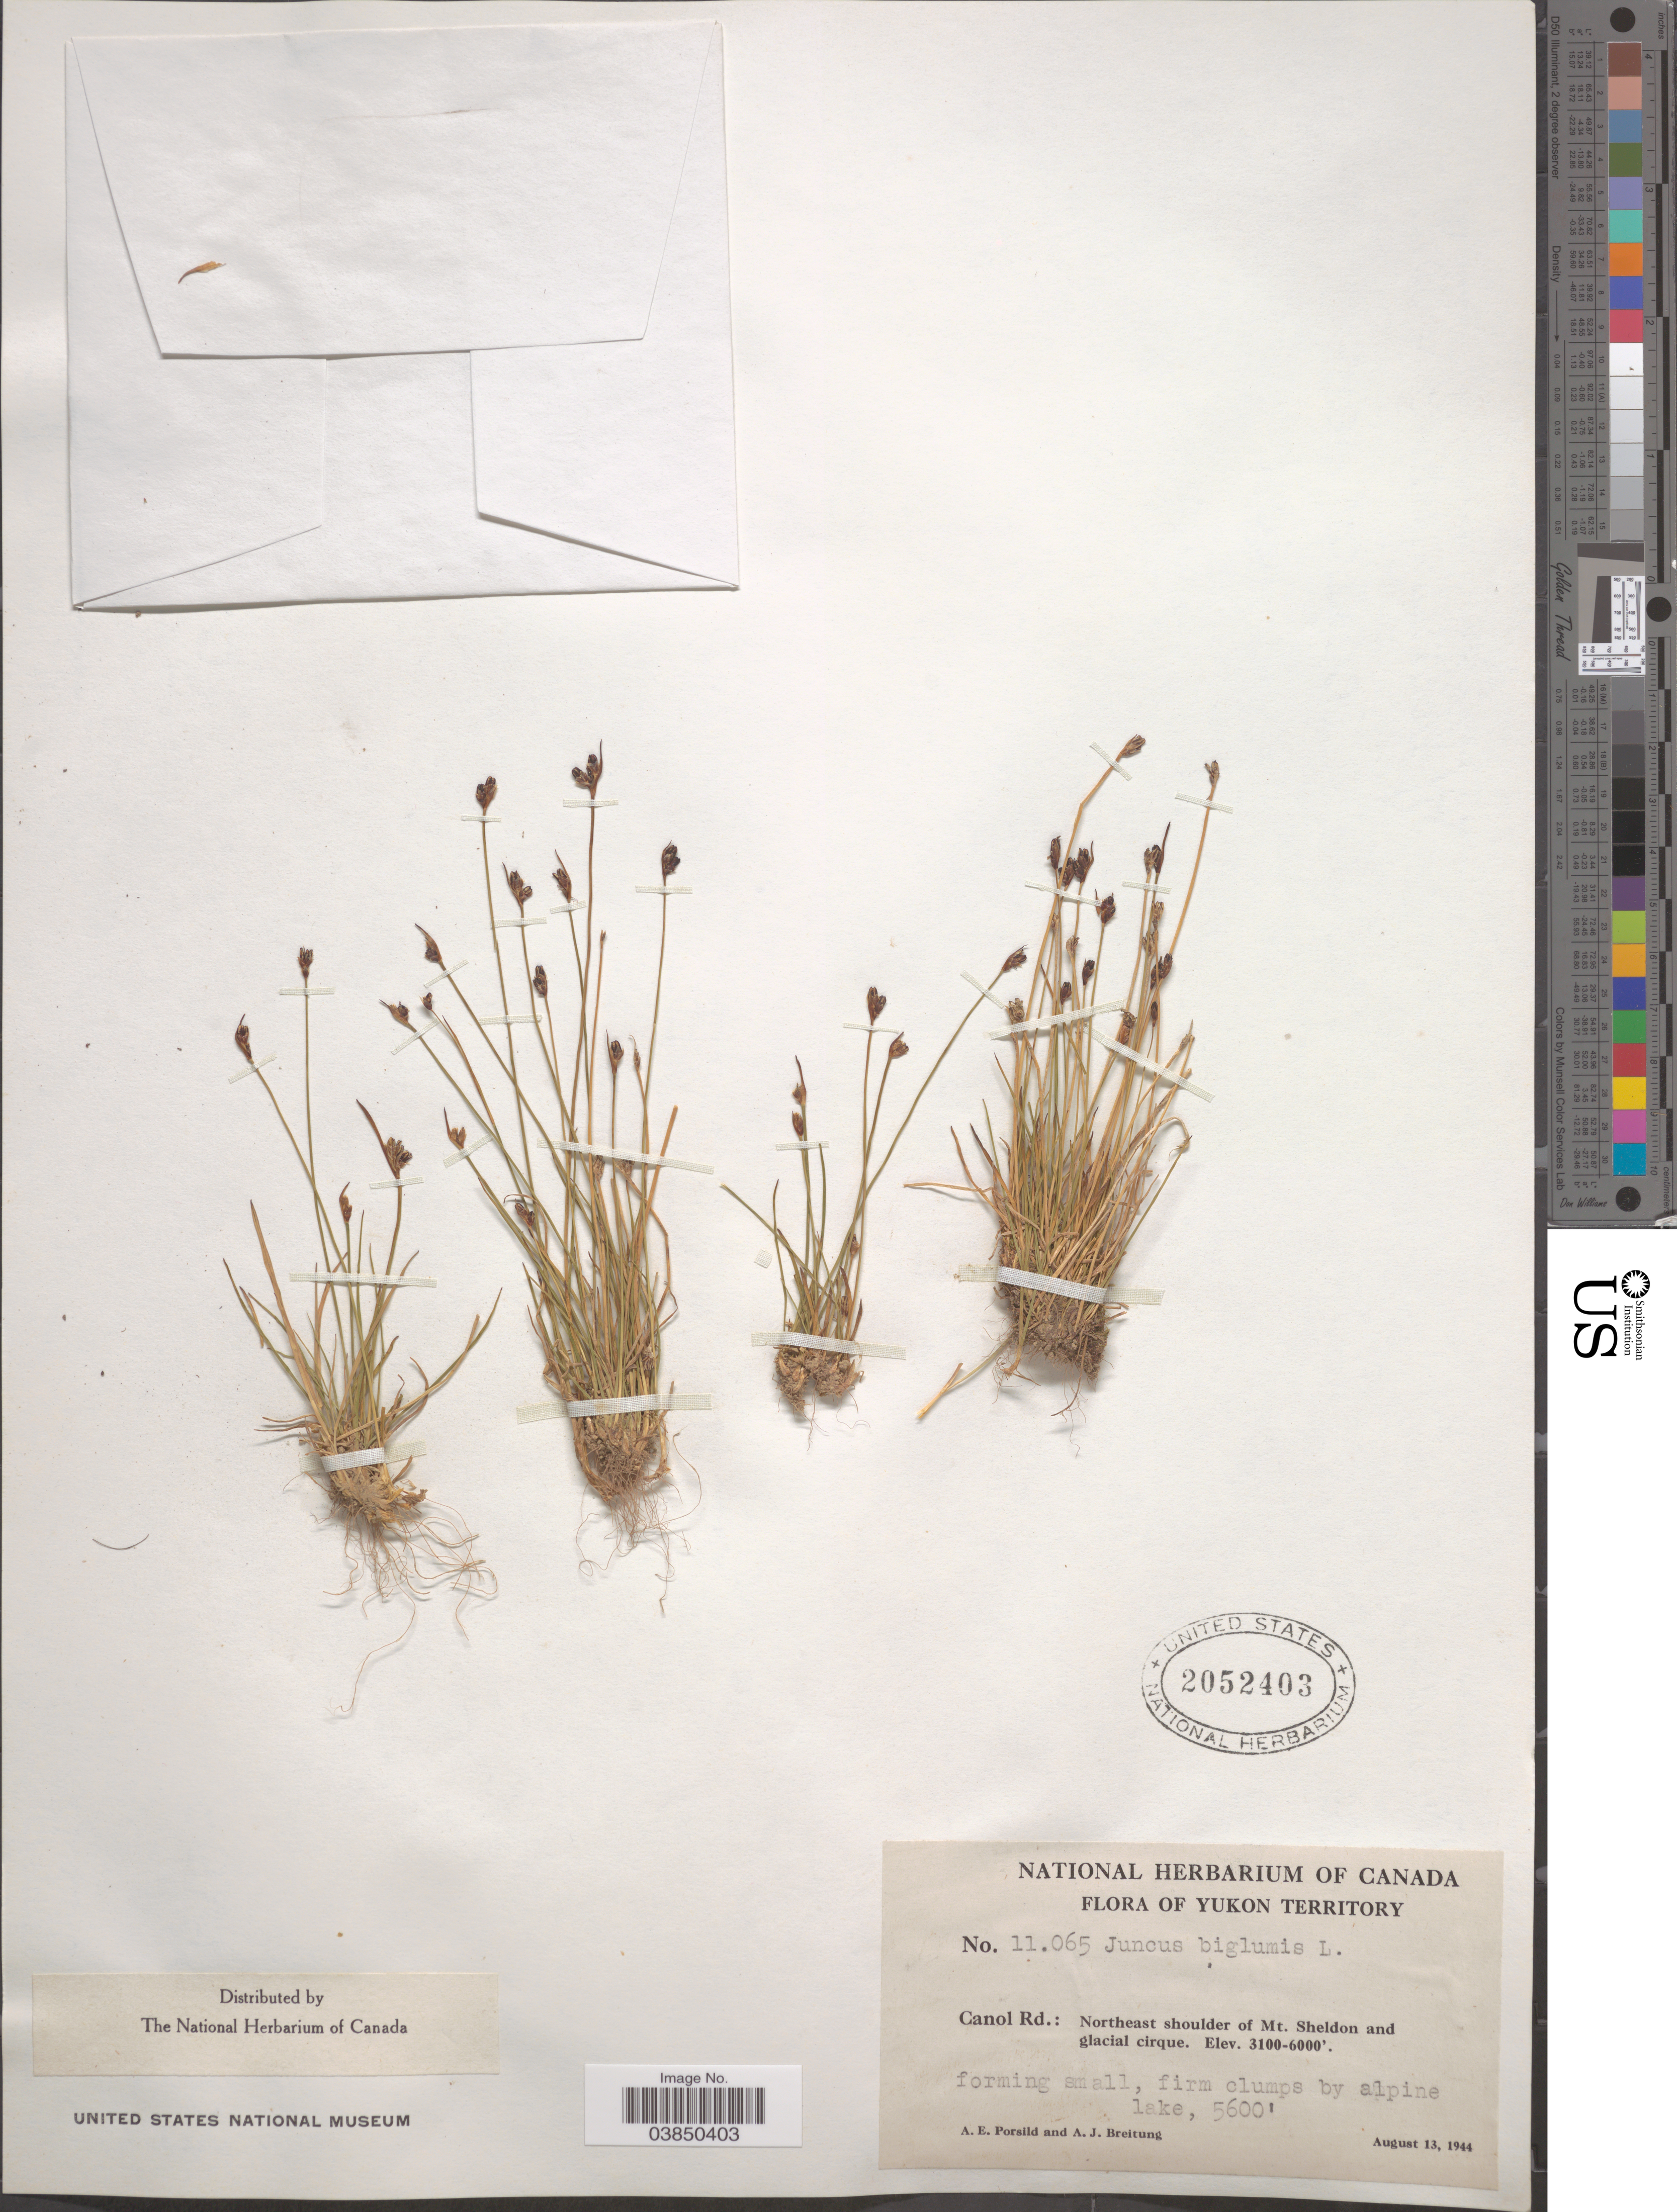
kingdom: Plantae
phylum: Tracheophyta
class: Liliopsida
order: Poales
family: Juncaceae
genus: Juncus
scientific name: Juncus biglumis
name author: L.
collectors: A. E. Porsild & A. Breitung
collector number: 11065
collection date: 1944-08-13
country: Canada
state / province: Yukon Territory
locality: Canol Rd.: Northeast shoulder of Mt. Sheldon and glacial cirque.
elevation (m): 1707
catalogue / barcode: US 2052403